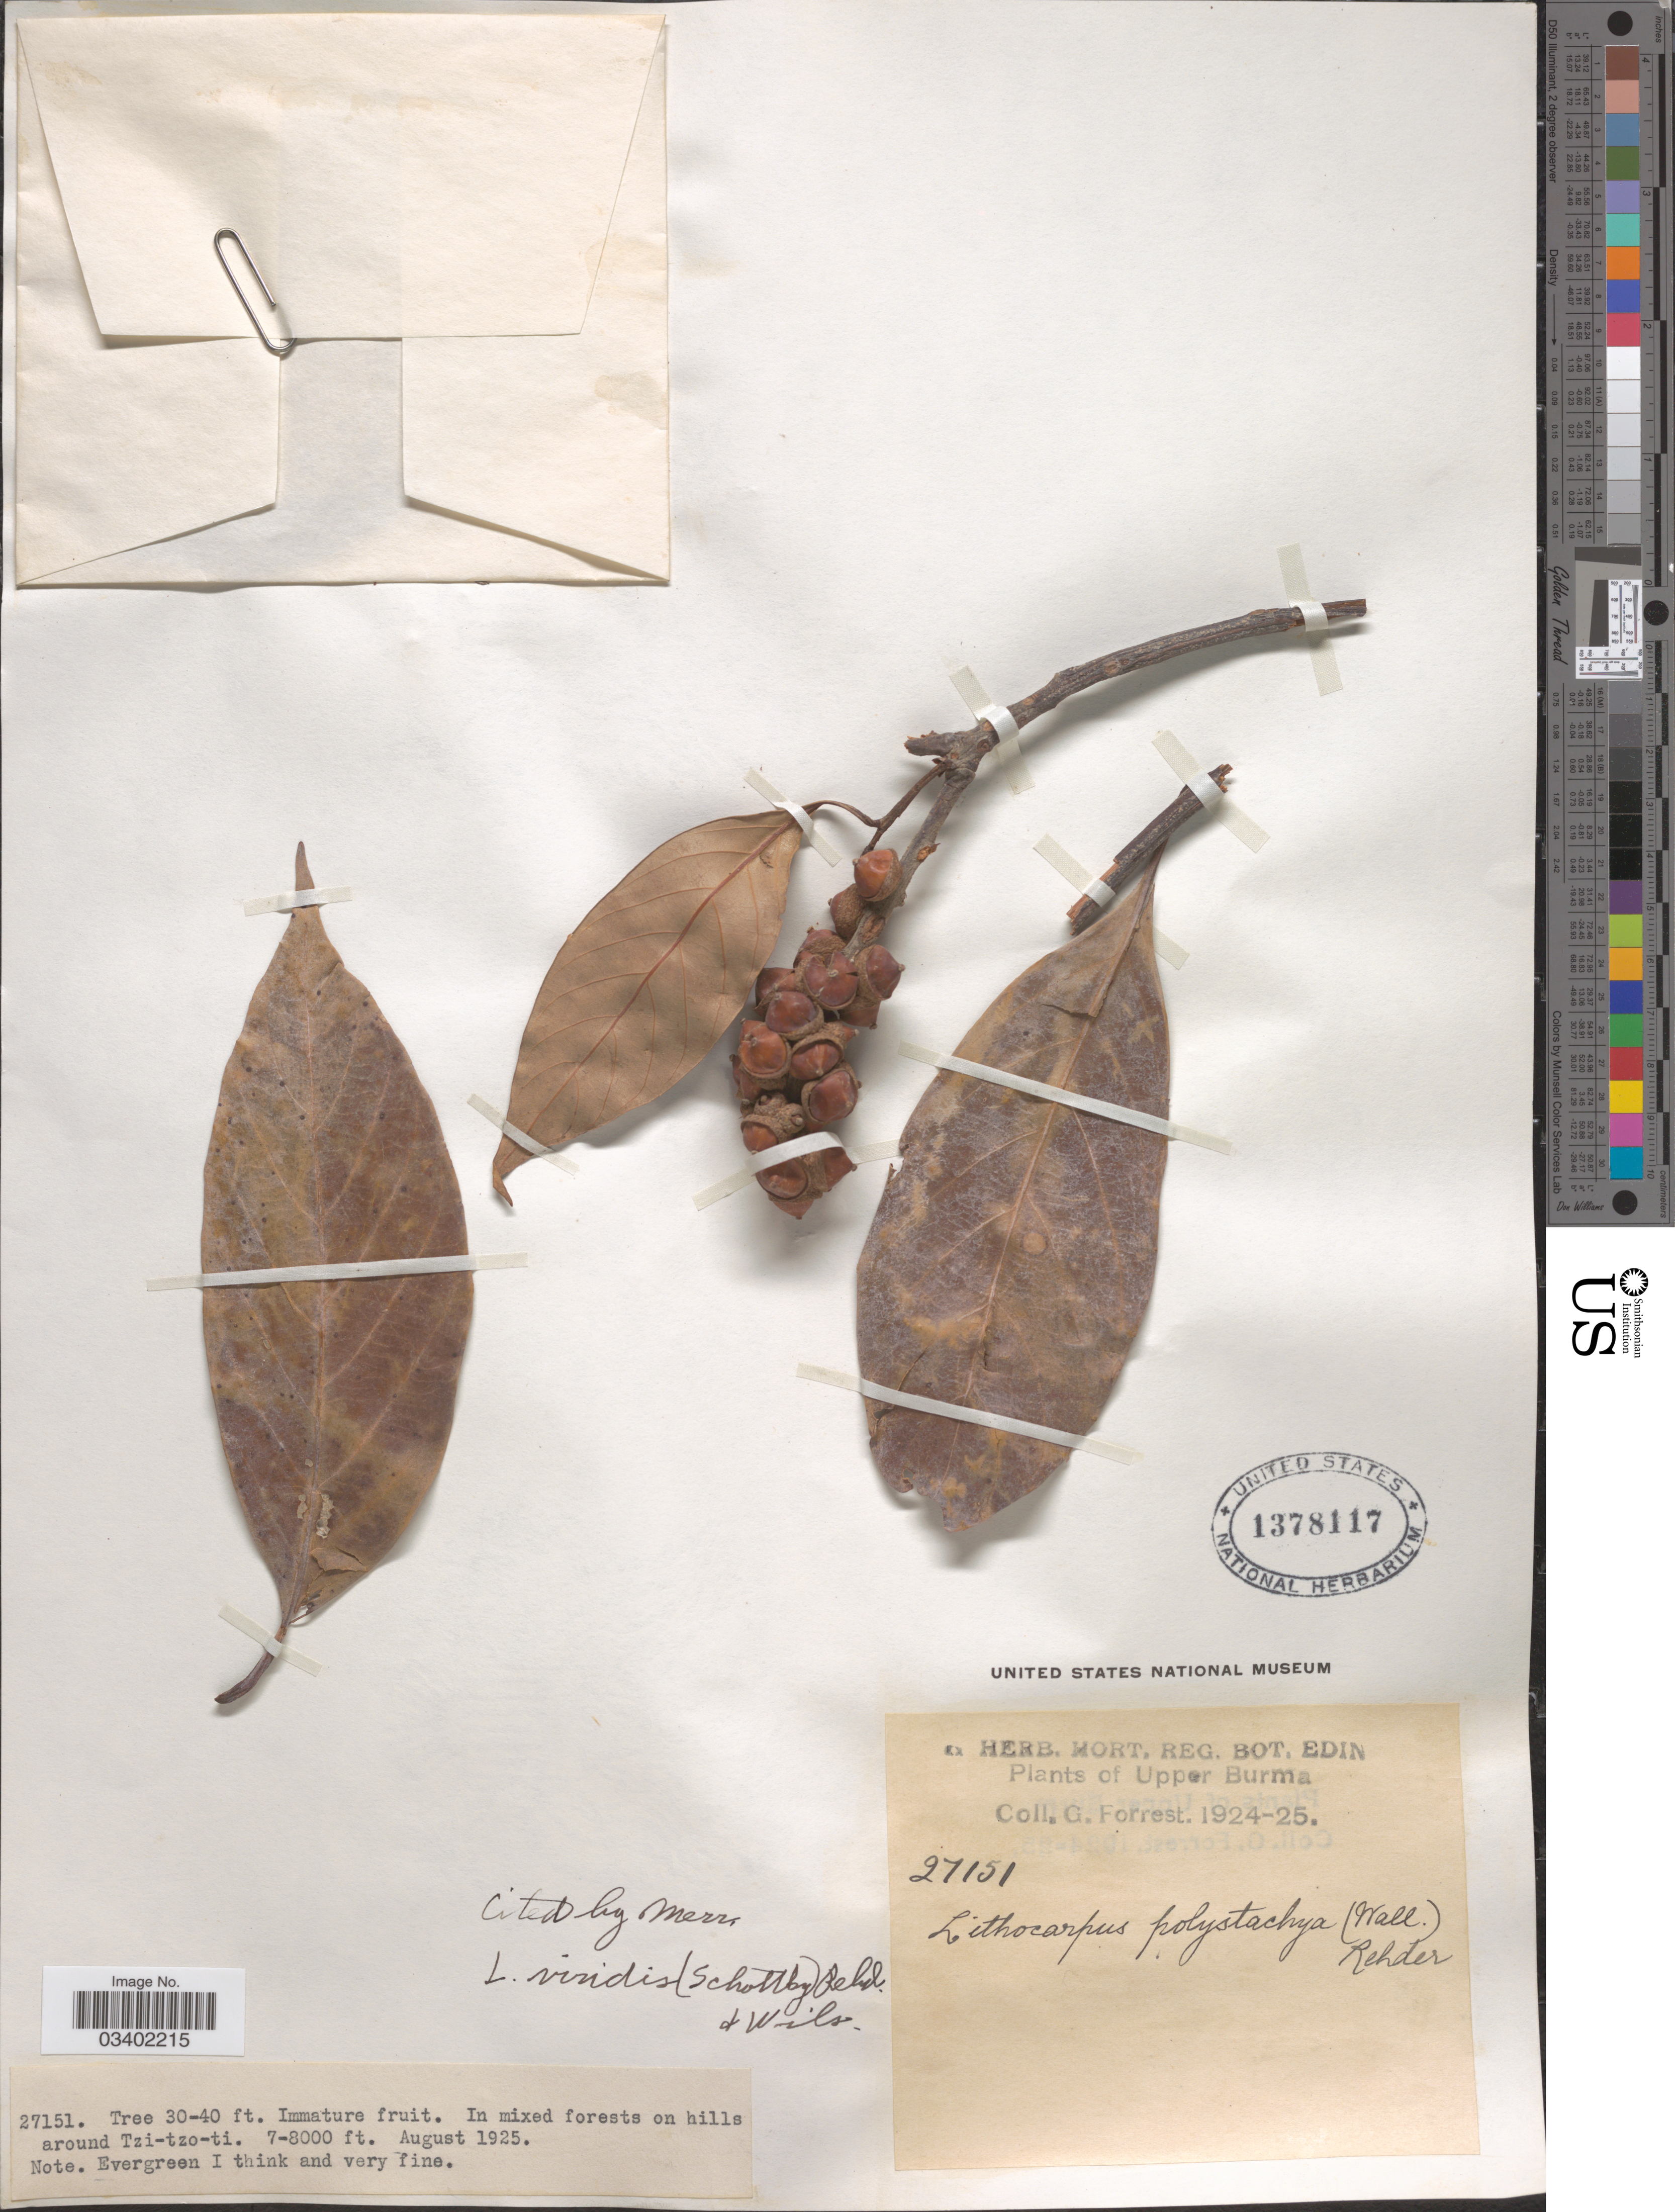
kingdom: Plantae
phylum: Tracheophyta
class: Magnoliopsida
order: Fagales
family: Fagaceae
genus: Lithocarpus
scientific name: Lithocarpus viridis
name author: (Schottky) Rehder & E.H. Wilson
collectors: G. Forrest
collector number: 27151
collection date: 1925-08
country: Myanmar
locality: In mixed forests on hills around Tzi-tzo-ti. Upper Burma.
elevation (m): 2134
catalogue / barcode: US 1378117